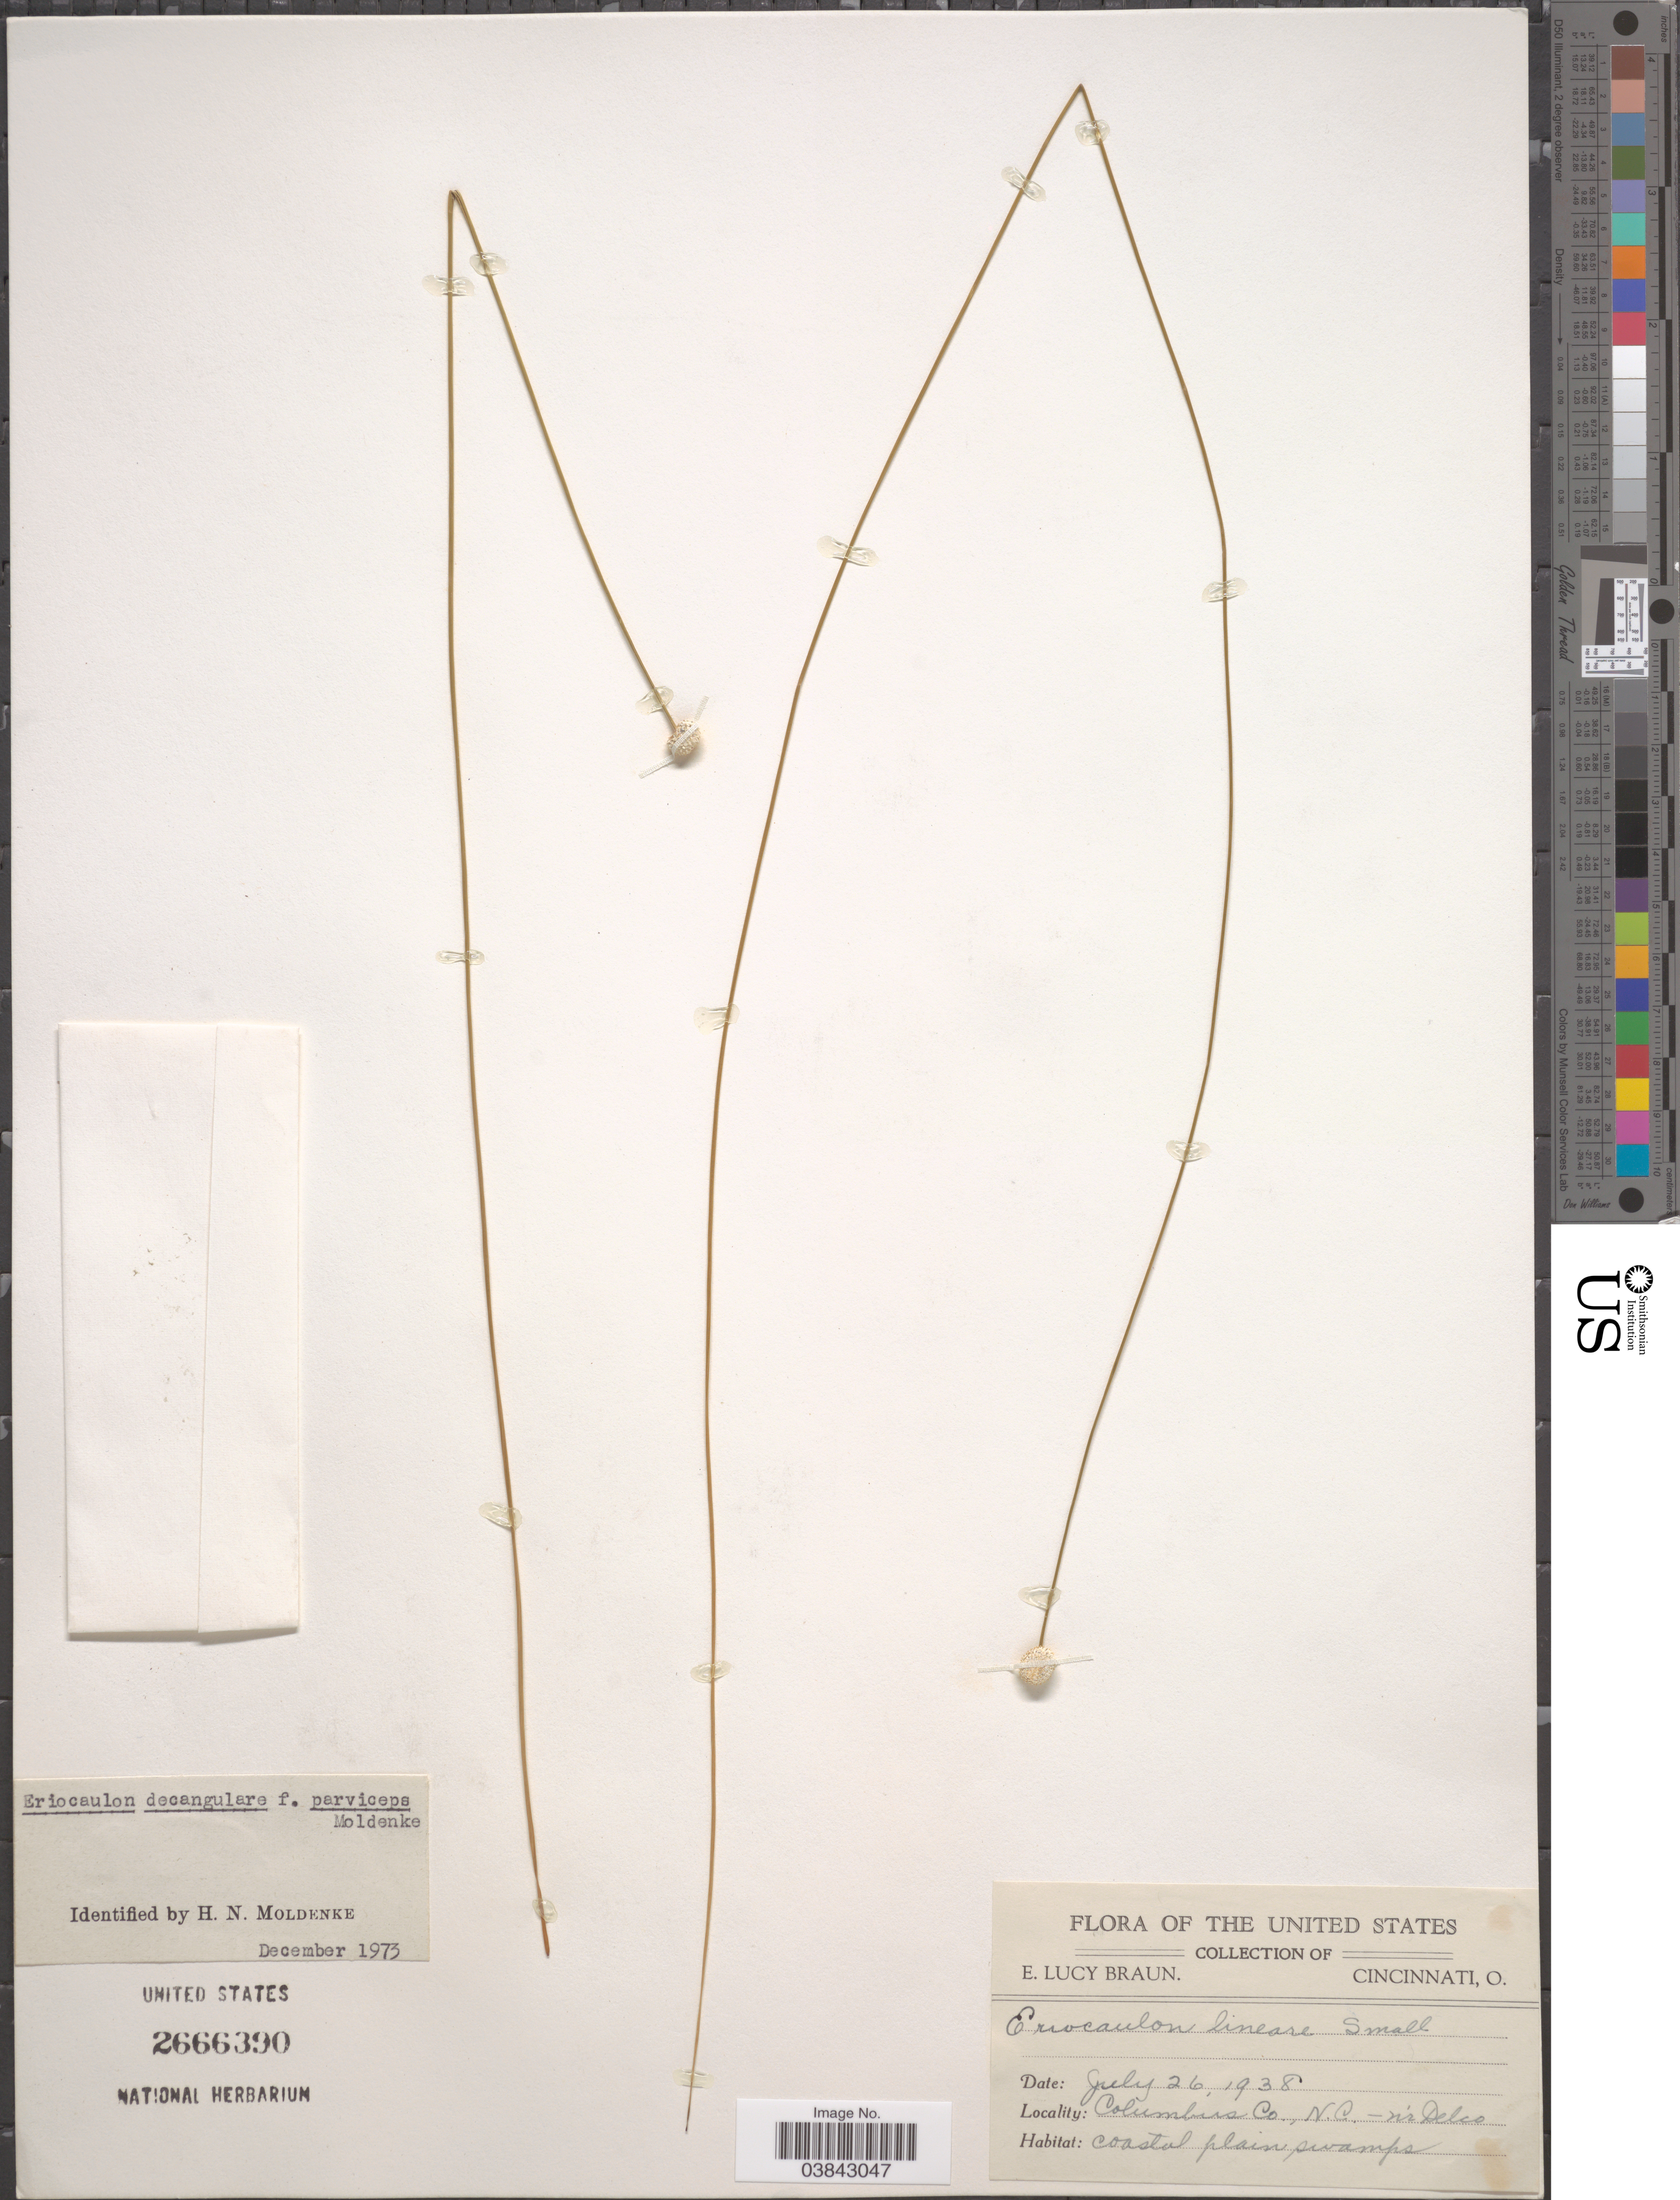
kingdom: Plantae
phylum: Tracheophyta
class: Liliopsida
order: Poales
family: Eriocaulaceae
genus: Eriocaulon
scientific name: Eriocaulon decangulare f. parviceps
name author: Moldenke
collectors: E. L. Braun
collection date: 1938-07-26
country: United States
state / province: North Carolina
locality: Columbus Co.- n'r Delco. Coastal plain.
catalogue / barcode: US 2666390